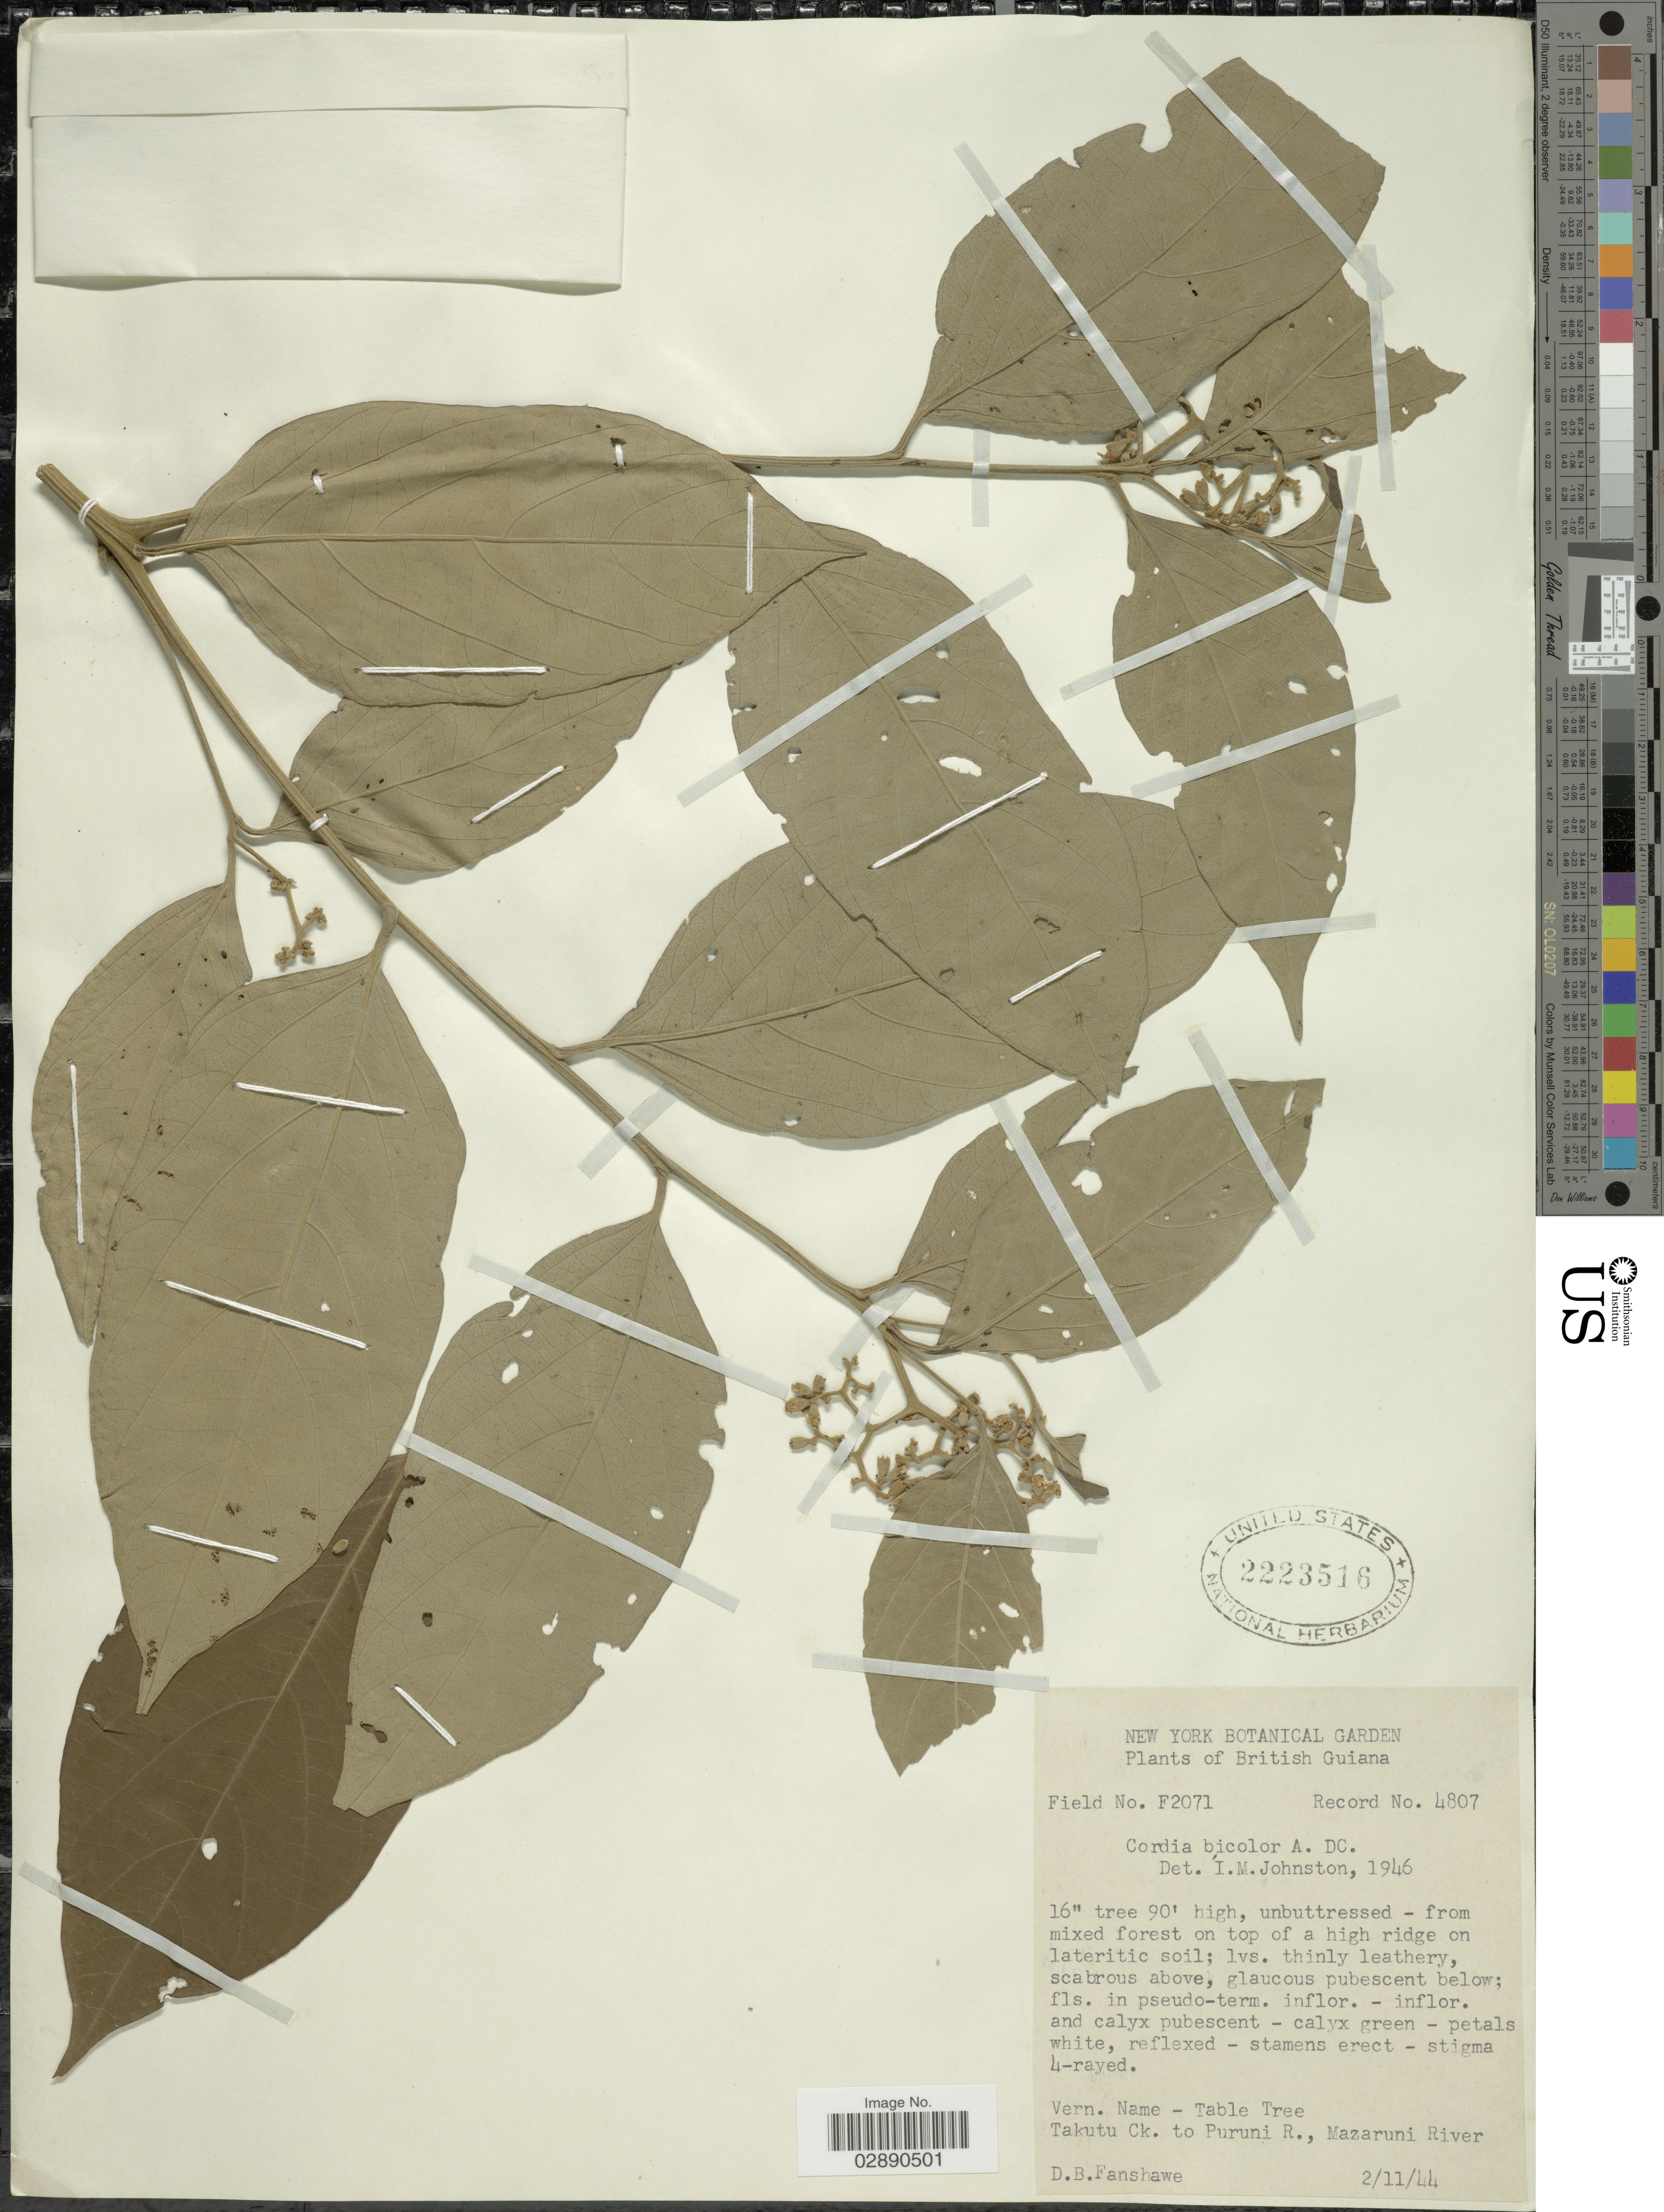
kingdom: Plantae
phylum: Tracheophyta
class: Magnoliopsida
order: Boraginales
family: Cordiaceae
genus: Cordia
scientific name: Cordia bicolor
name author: A. DC.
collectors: D. B. Fanshawe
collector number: F2071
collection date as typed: Transcribed d/m/y: 2/11/44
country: Guyana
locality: British Guiana. Takutu Ck. to Puruni R., Mazaruni River.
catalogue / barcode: US 2223516